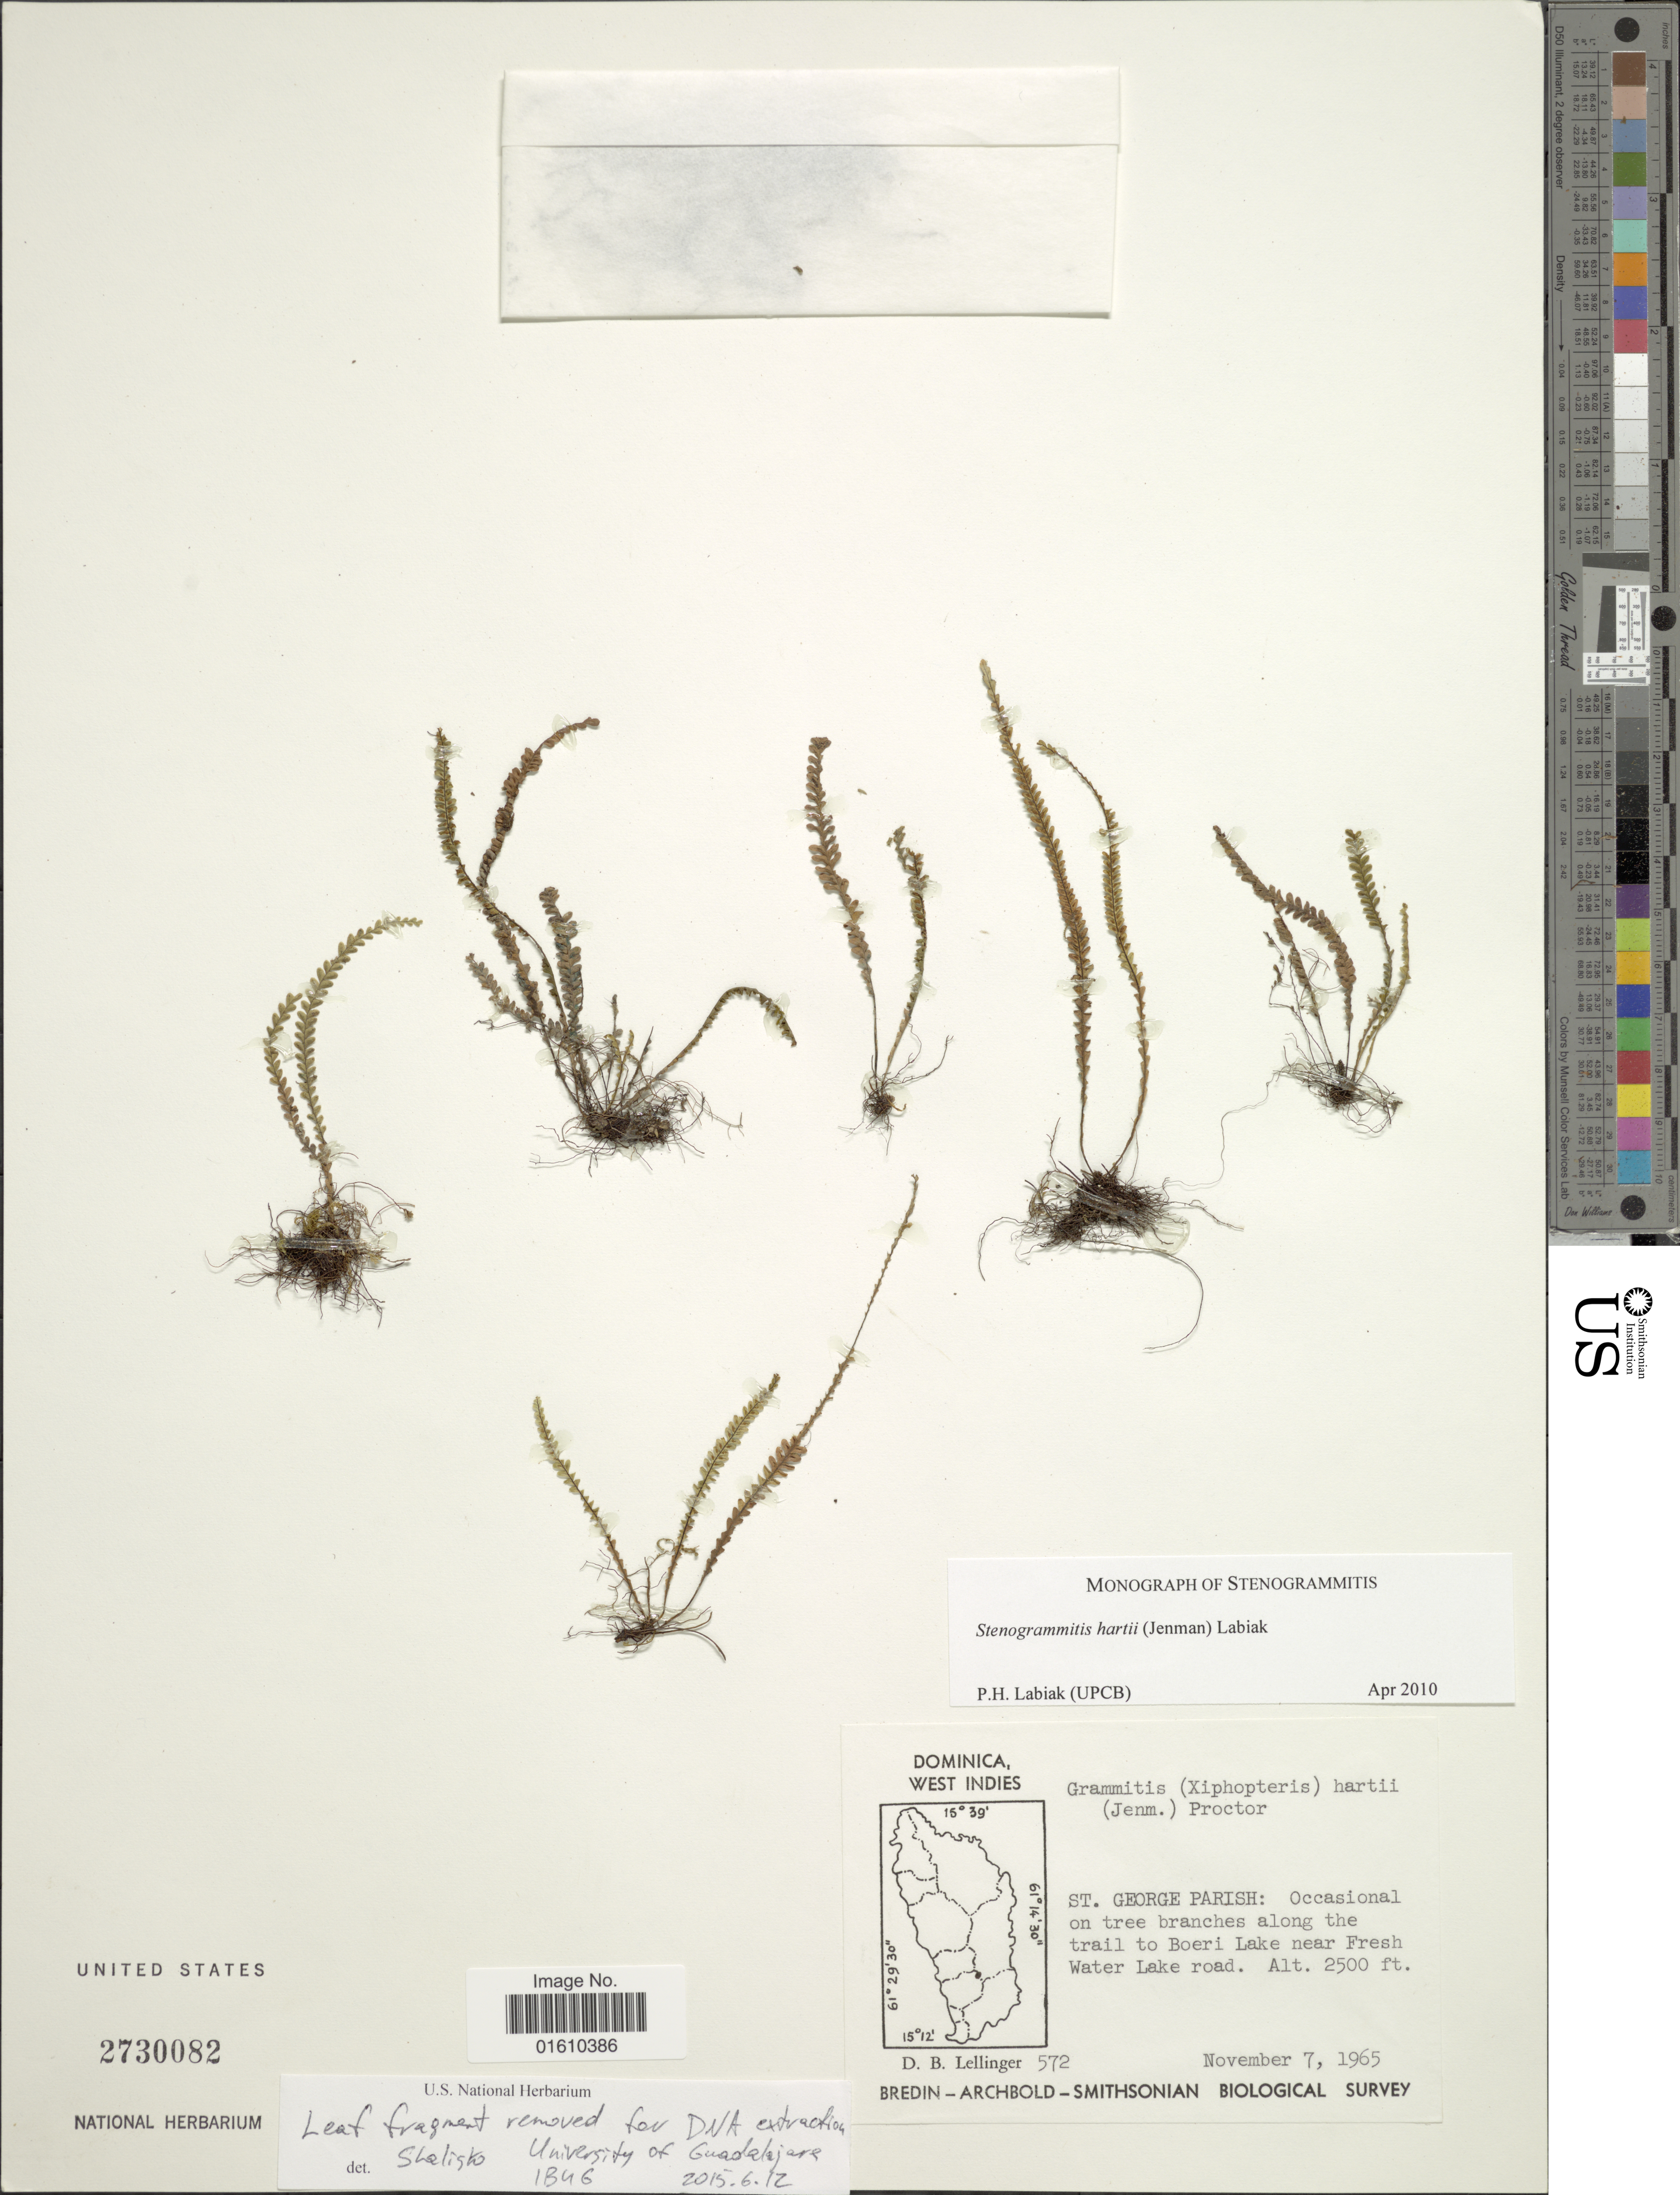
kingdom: Plantae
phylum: Tracheophyta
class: Polypodiopsida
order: Polypodiales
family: Polypodiaceae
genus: Stenogrammitis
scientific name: Stenogrammitis hartii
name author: (Jenman) Labiak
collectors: D. B. Lellinger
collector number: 572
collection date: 1965-11-07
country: Dominica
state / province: St. George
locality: St. George Parish: Occasional on tree branches along the trail to Boeri Lake near Fresh Water Lake road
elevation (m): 762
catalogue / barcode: US 2730082